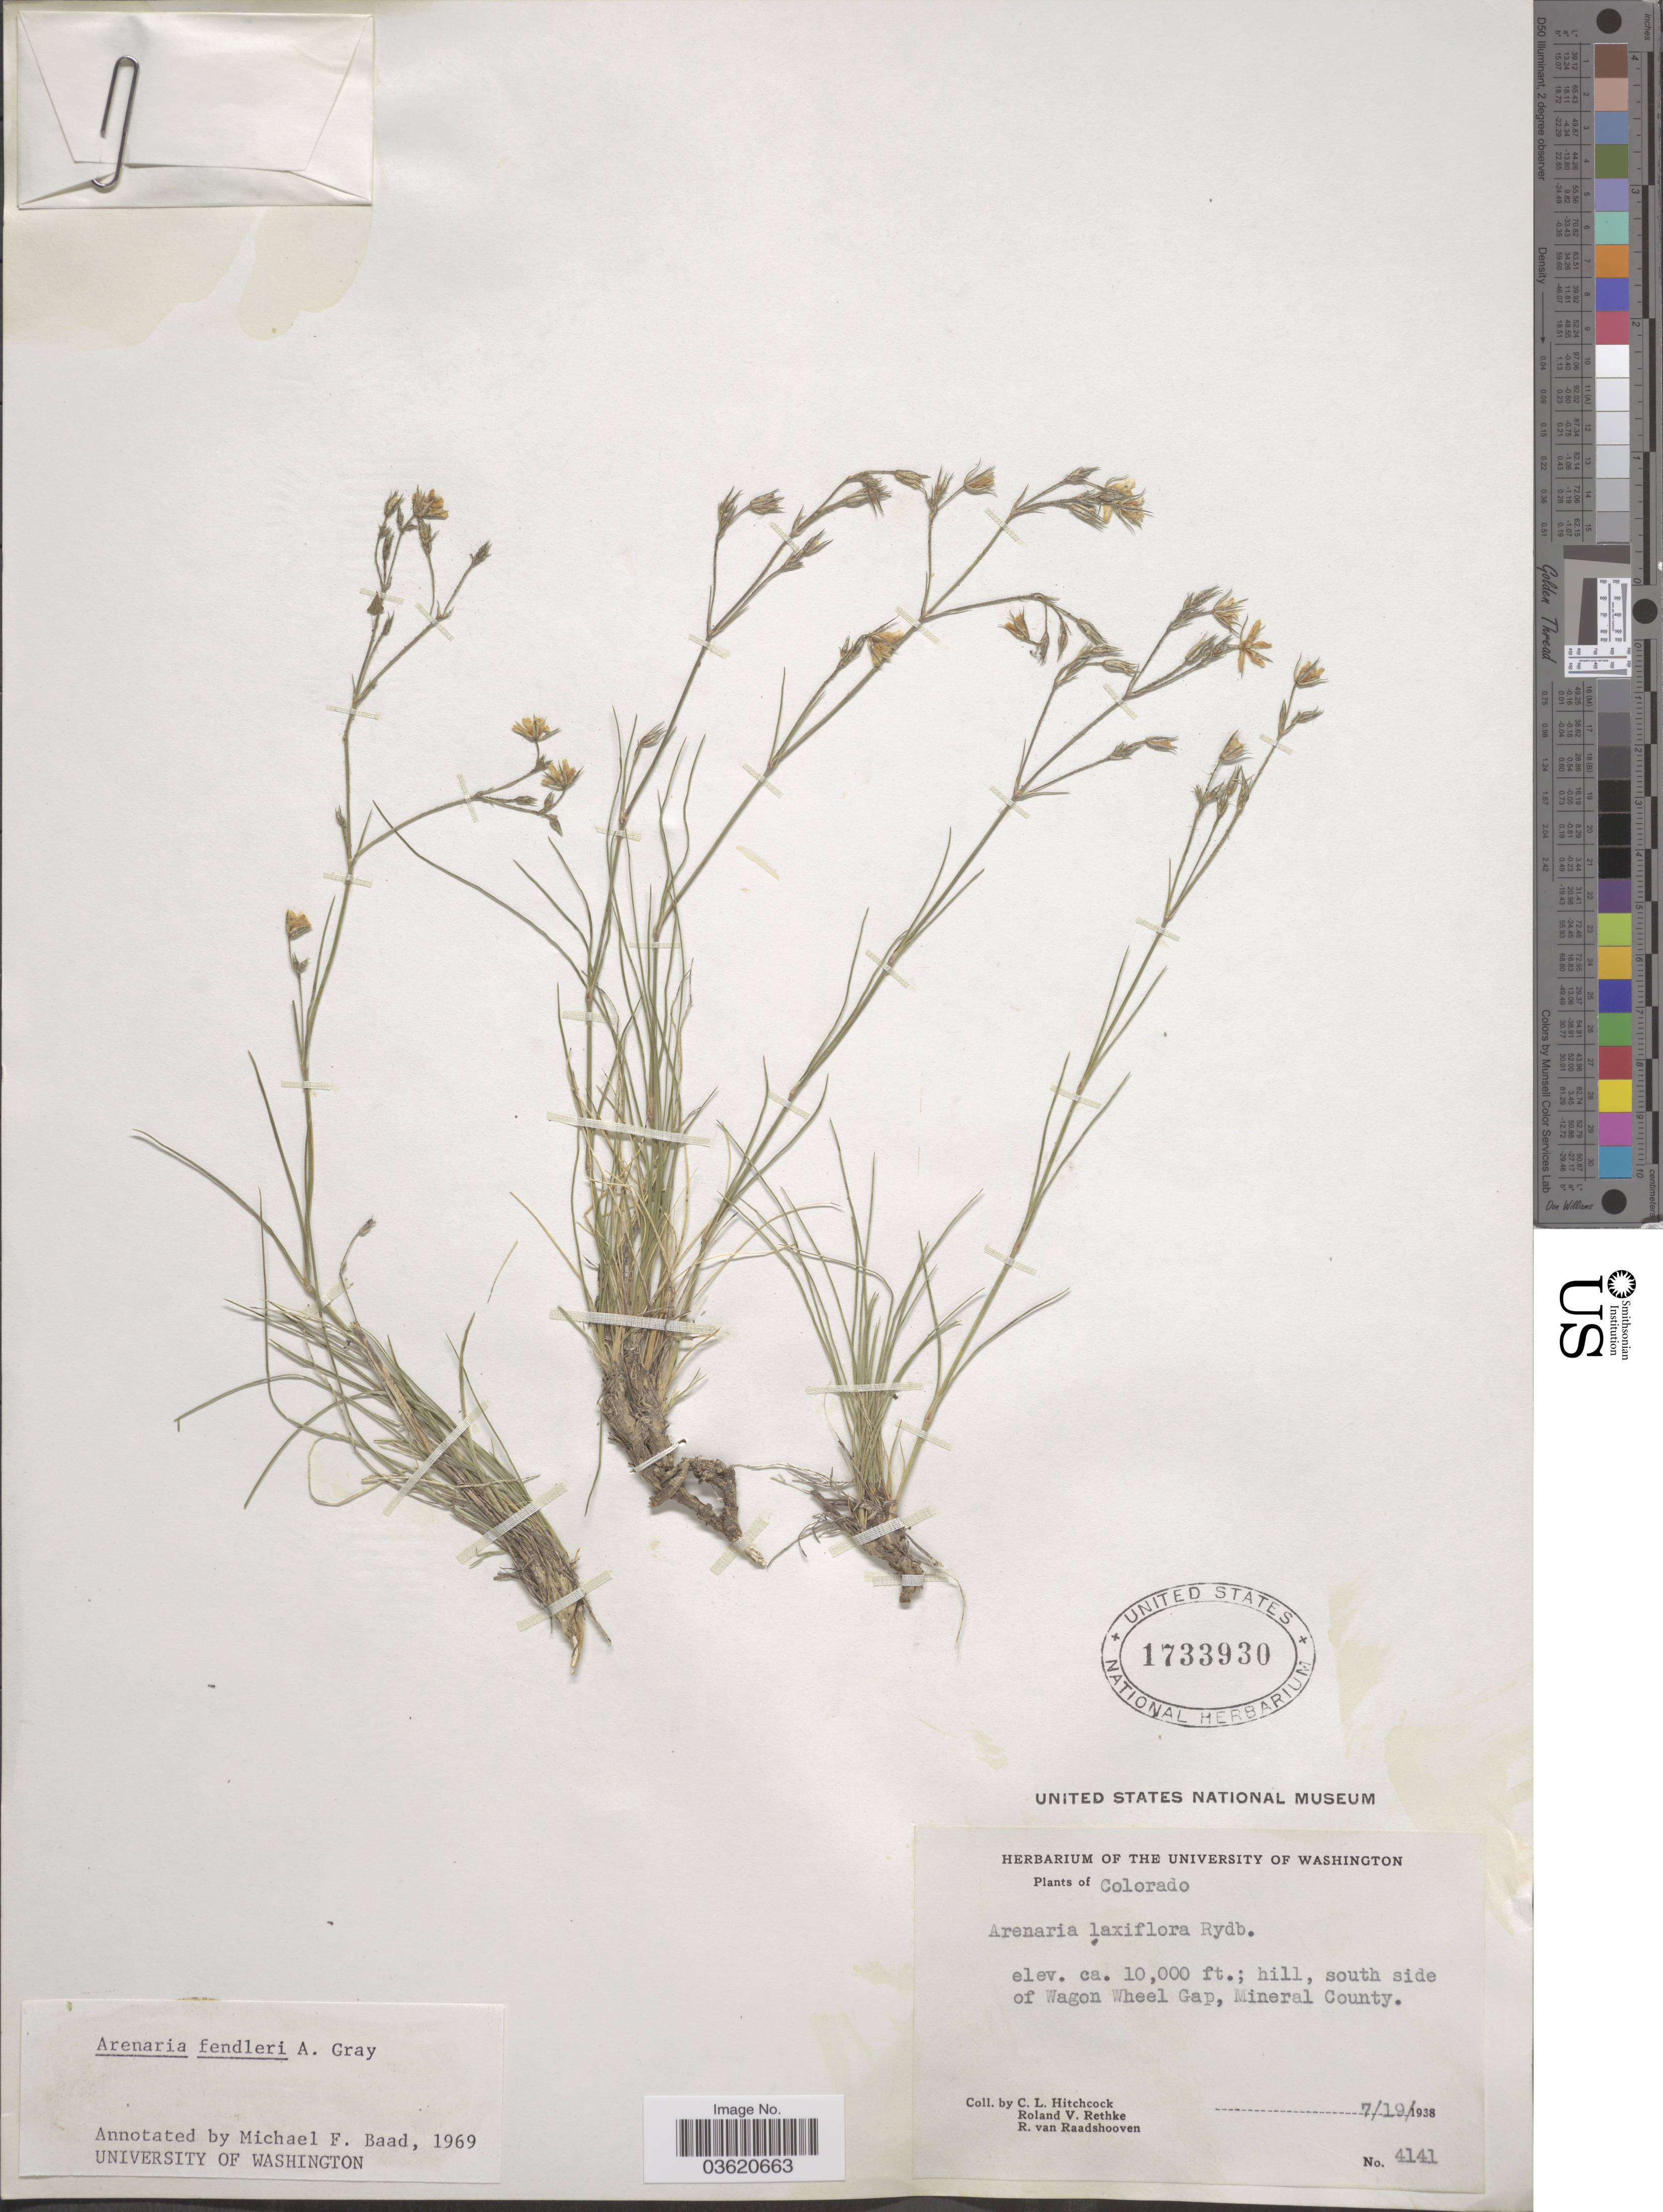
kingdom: Plantae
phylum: Tracheophyta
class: Magnoliopsida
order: Caryophyllales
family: Caryophyllaceae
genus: Eremogone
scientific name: Eremogone fendleri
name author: (A. Gray) Ikonn.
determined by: U.S. National Herbarium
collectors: C. L. Hitchcock, R. Rethke & R. Raadshooven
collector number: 4141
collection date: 1938-07-19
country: United States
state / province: Colorado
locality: South side of Wagon Wheel Gap, Mineral County.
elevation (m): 3048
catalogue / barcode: US 1733930